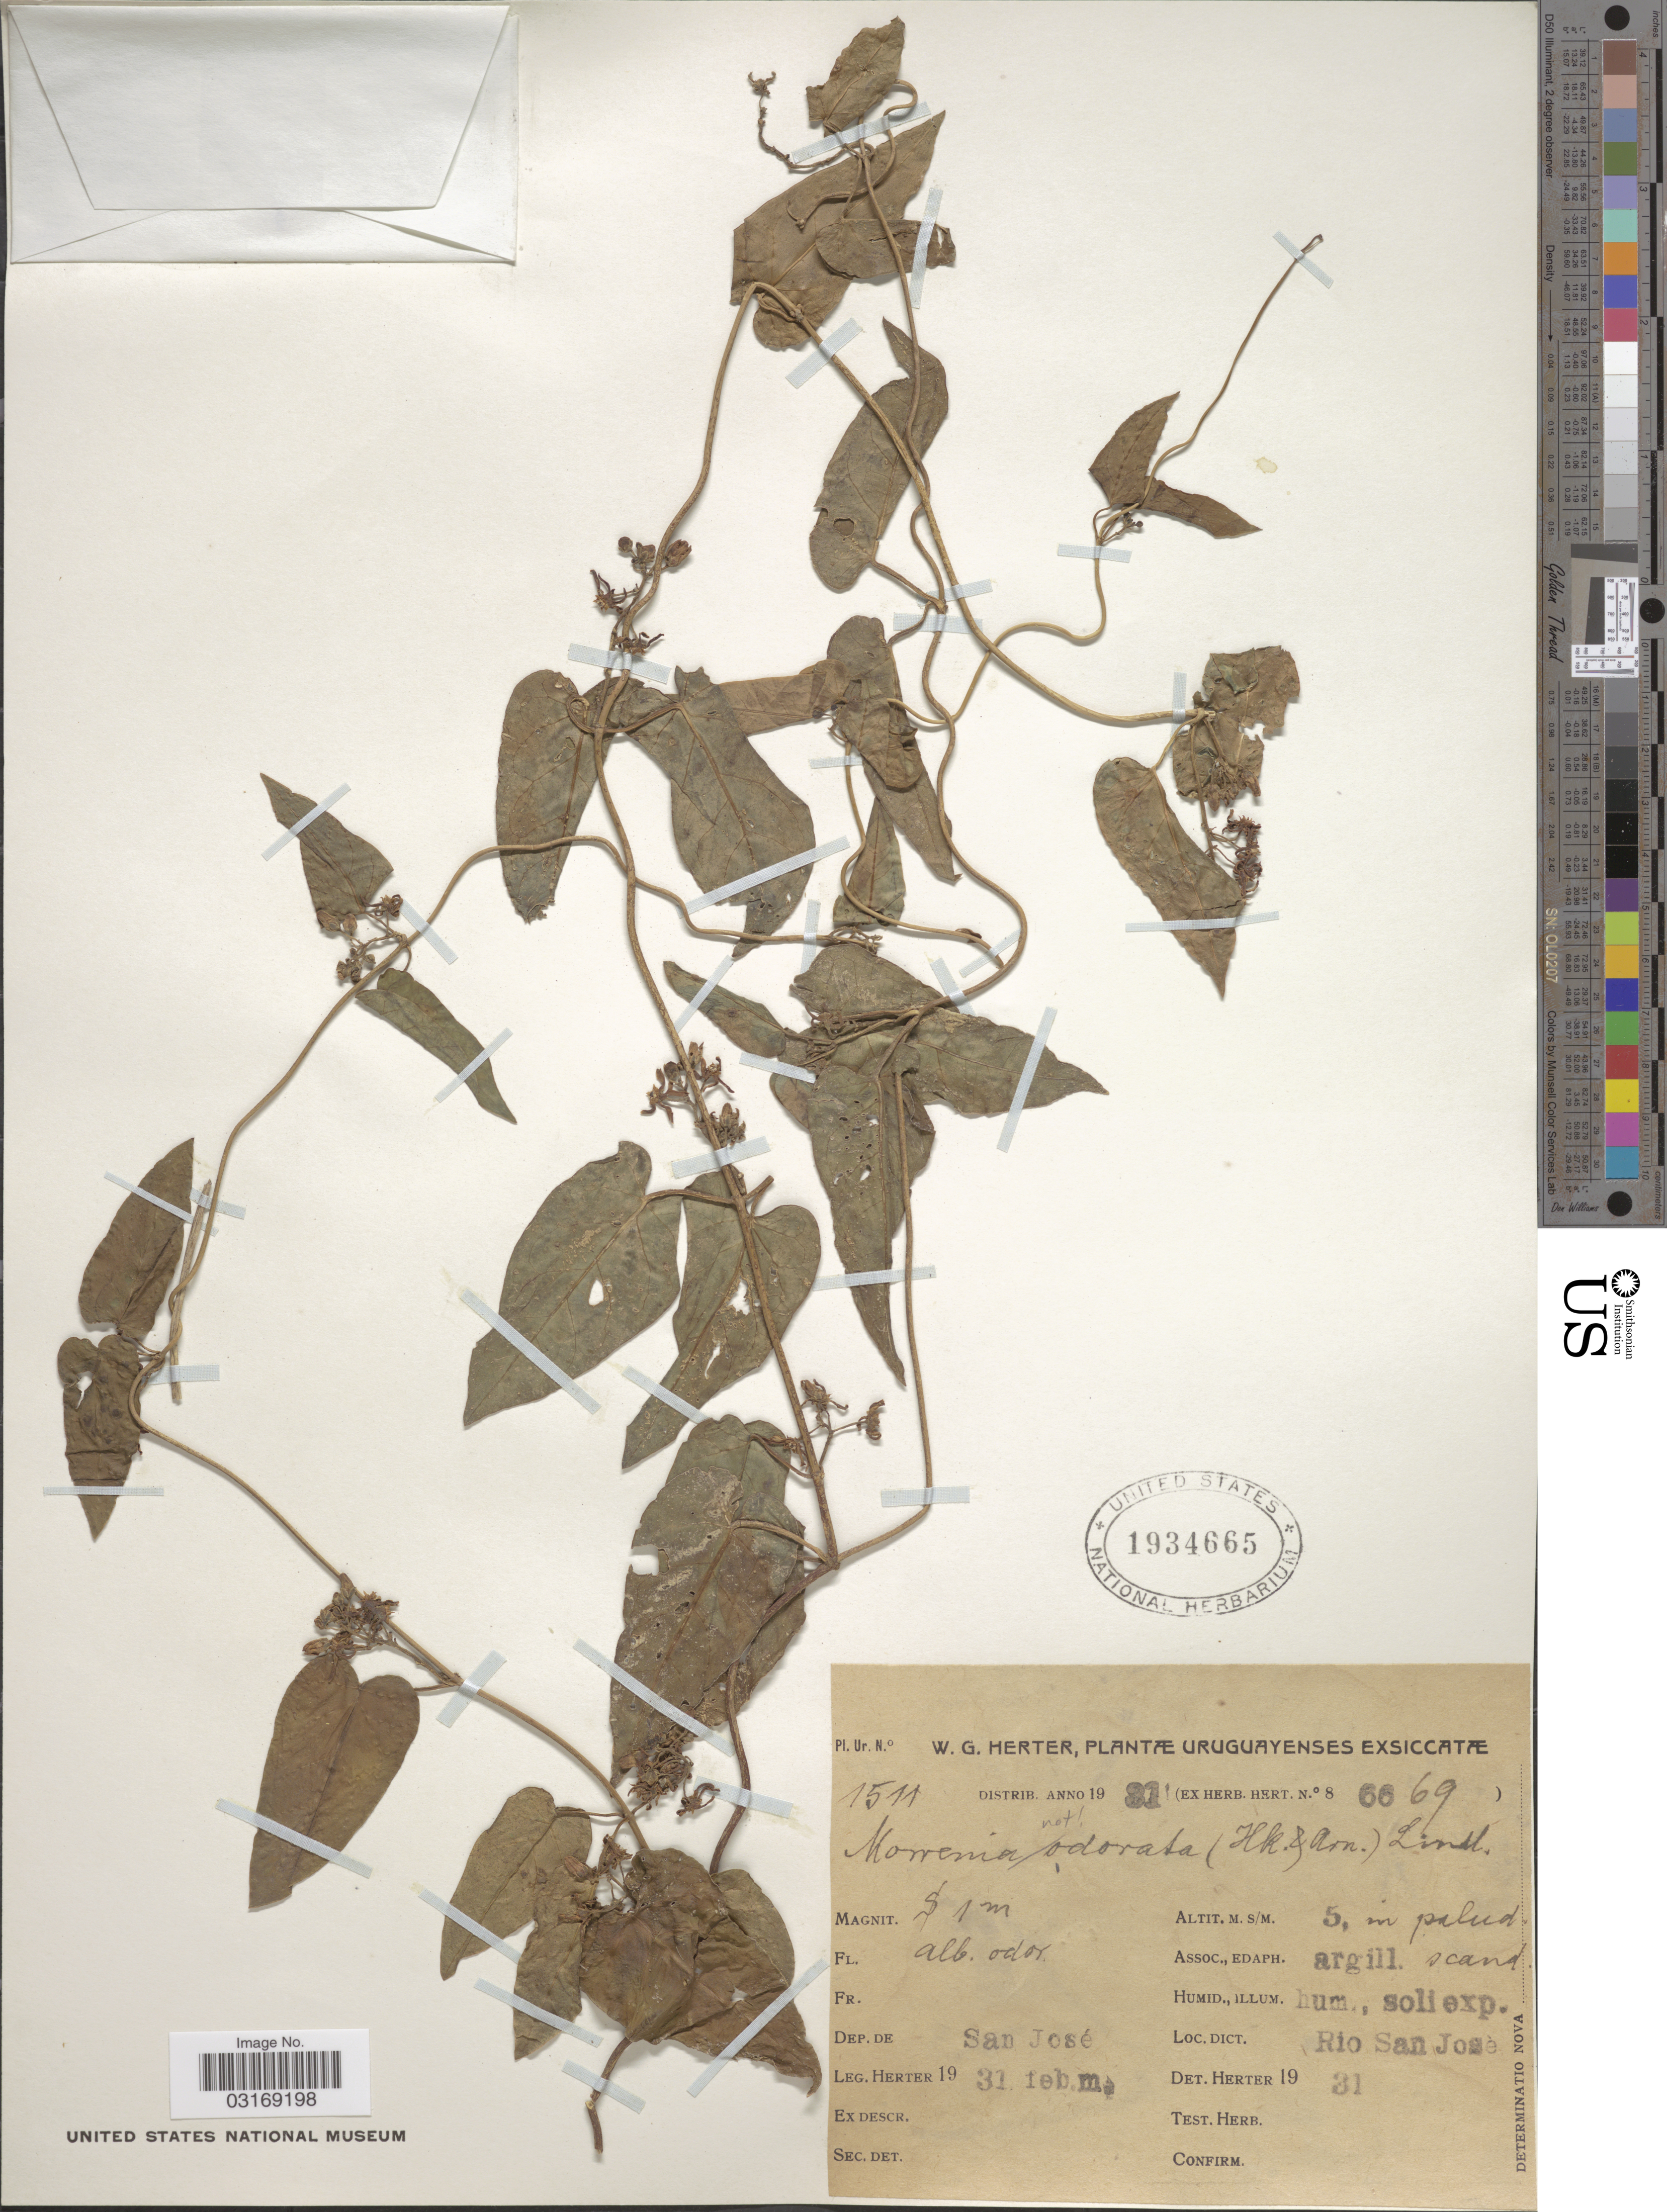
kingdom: Plantae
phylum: Tracheophyta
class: Magnoliopsida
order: Gentianales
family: Apocynaceae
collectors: W. G. Herter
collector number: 1511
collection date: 1931-02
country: Uruguay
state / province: San Jose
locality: Dep. de San José. Rio San Josè.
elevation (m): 5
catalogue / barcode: US 1934665